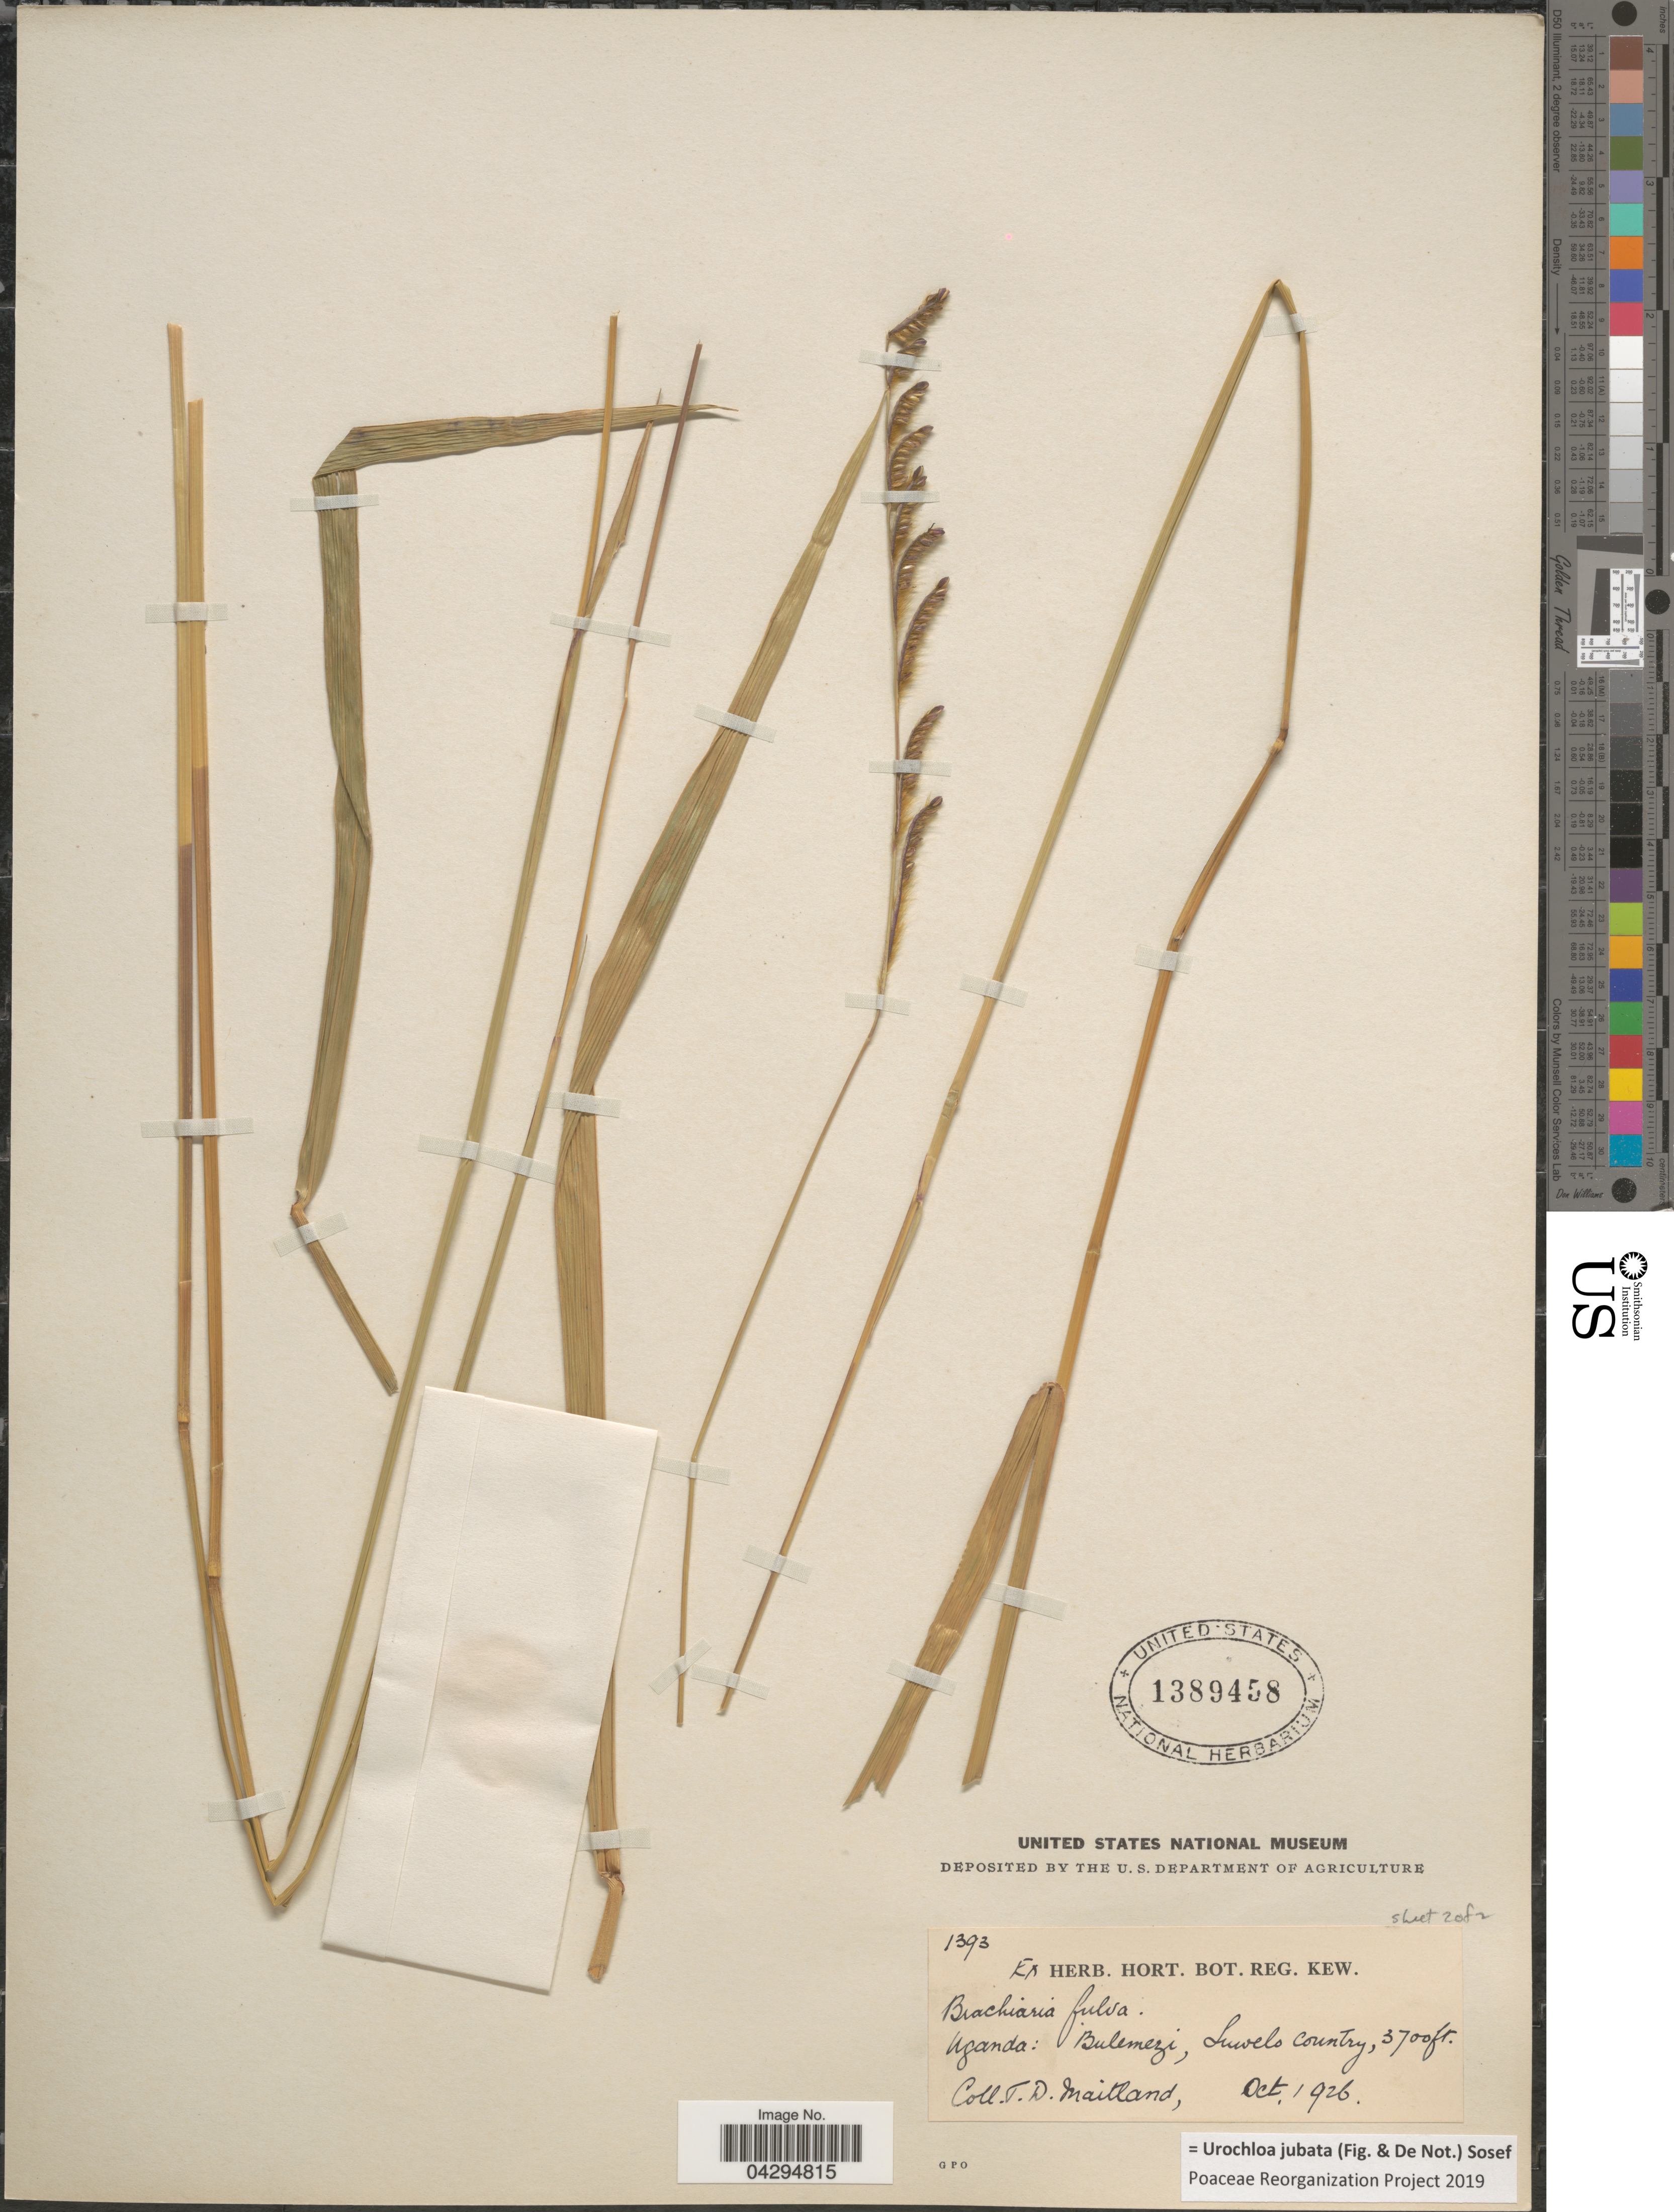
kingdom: Plantae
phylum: Tracheophyta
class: Liliopsida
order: Poales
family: Poaceae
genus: Urochloa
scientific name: Urochloa jubata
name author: (Fig. & De Not.) Sosef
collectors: T. Maitland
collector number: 1393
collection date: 1926-10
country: Uganda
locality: Bulemezi, Luwelo Country.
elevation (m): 1128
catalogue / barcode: US 1389458